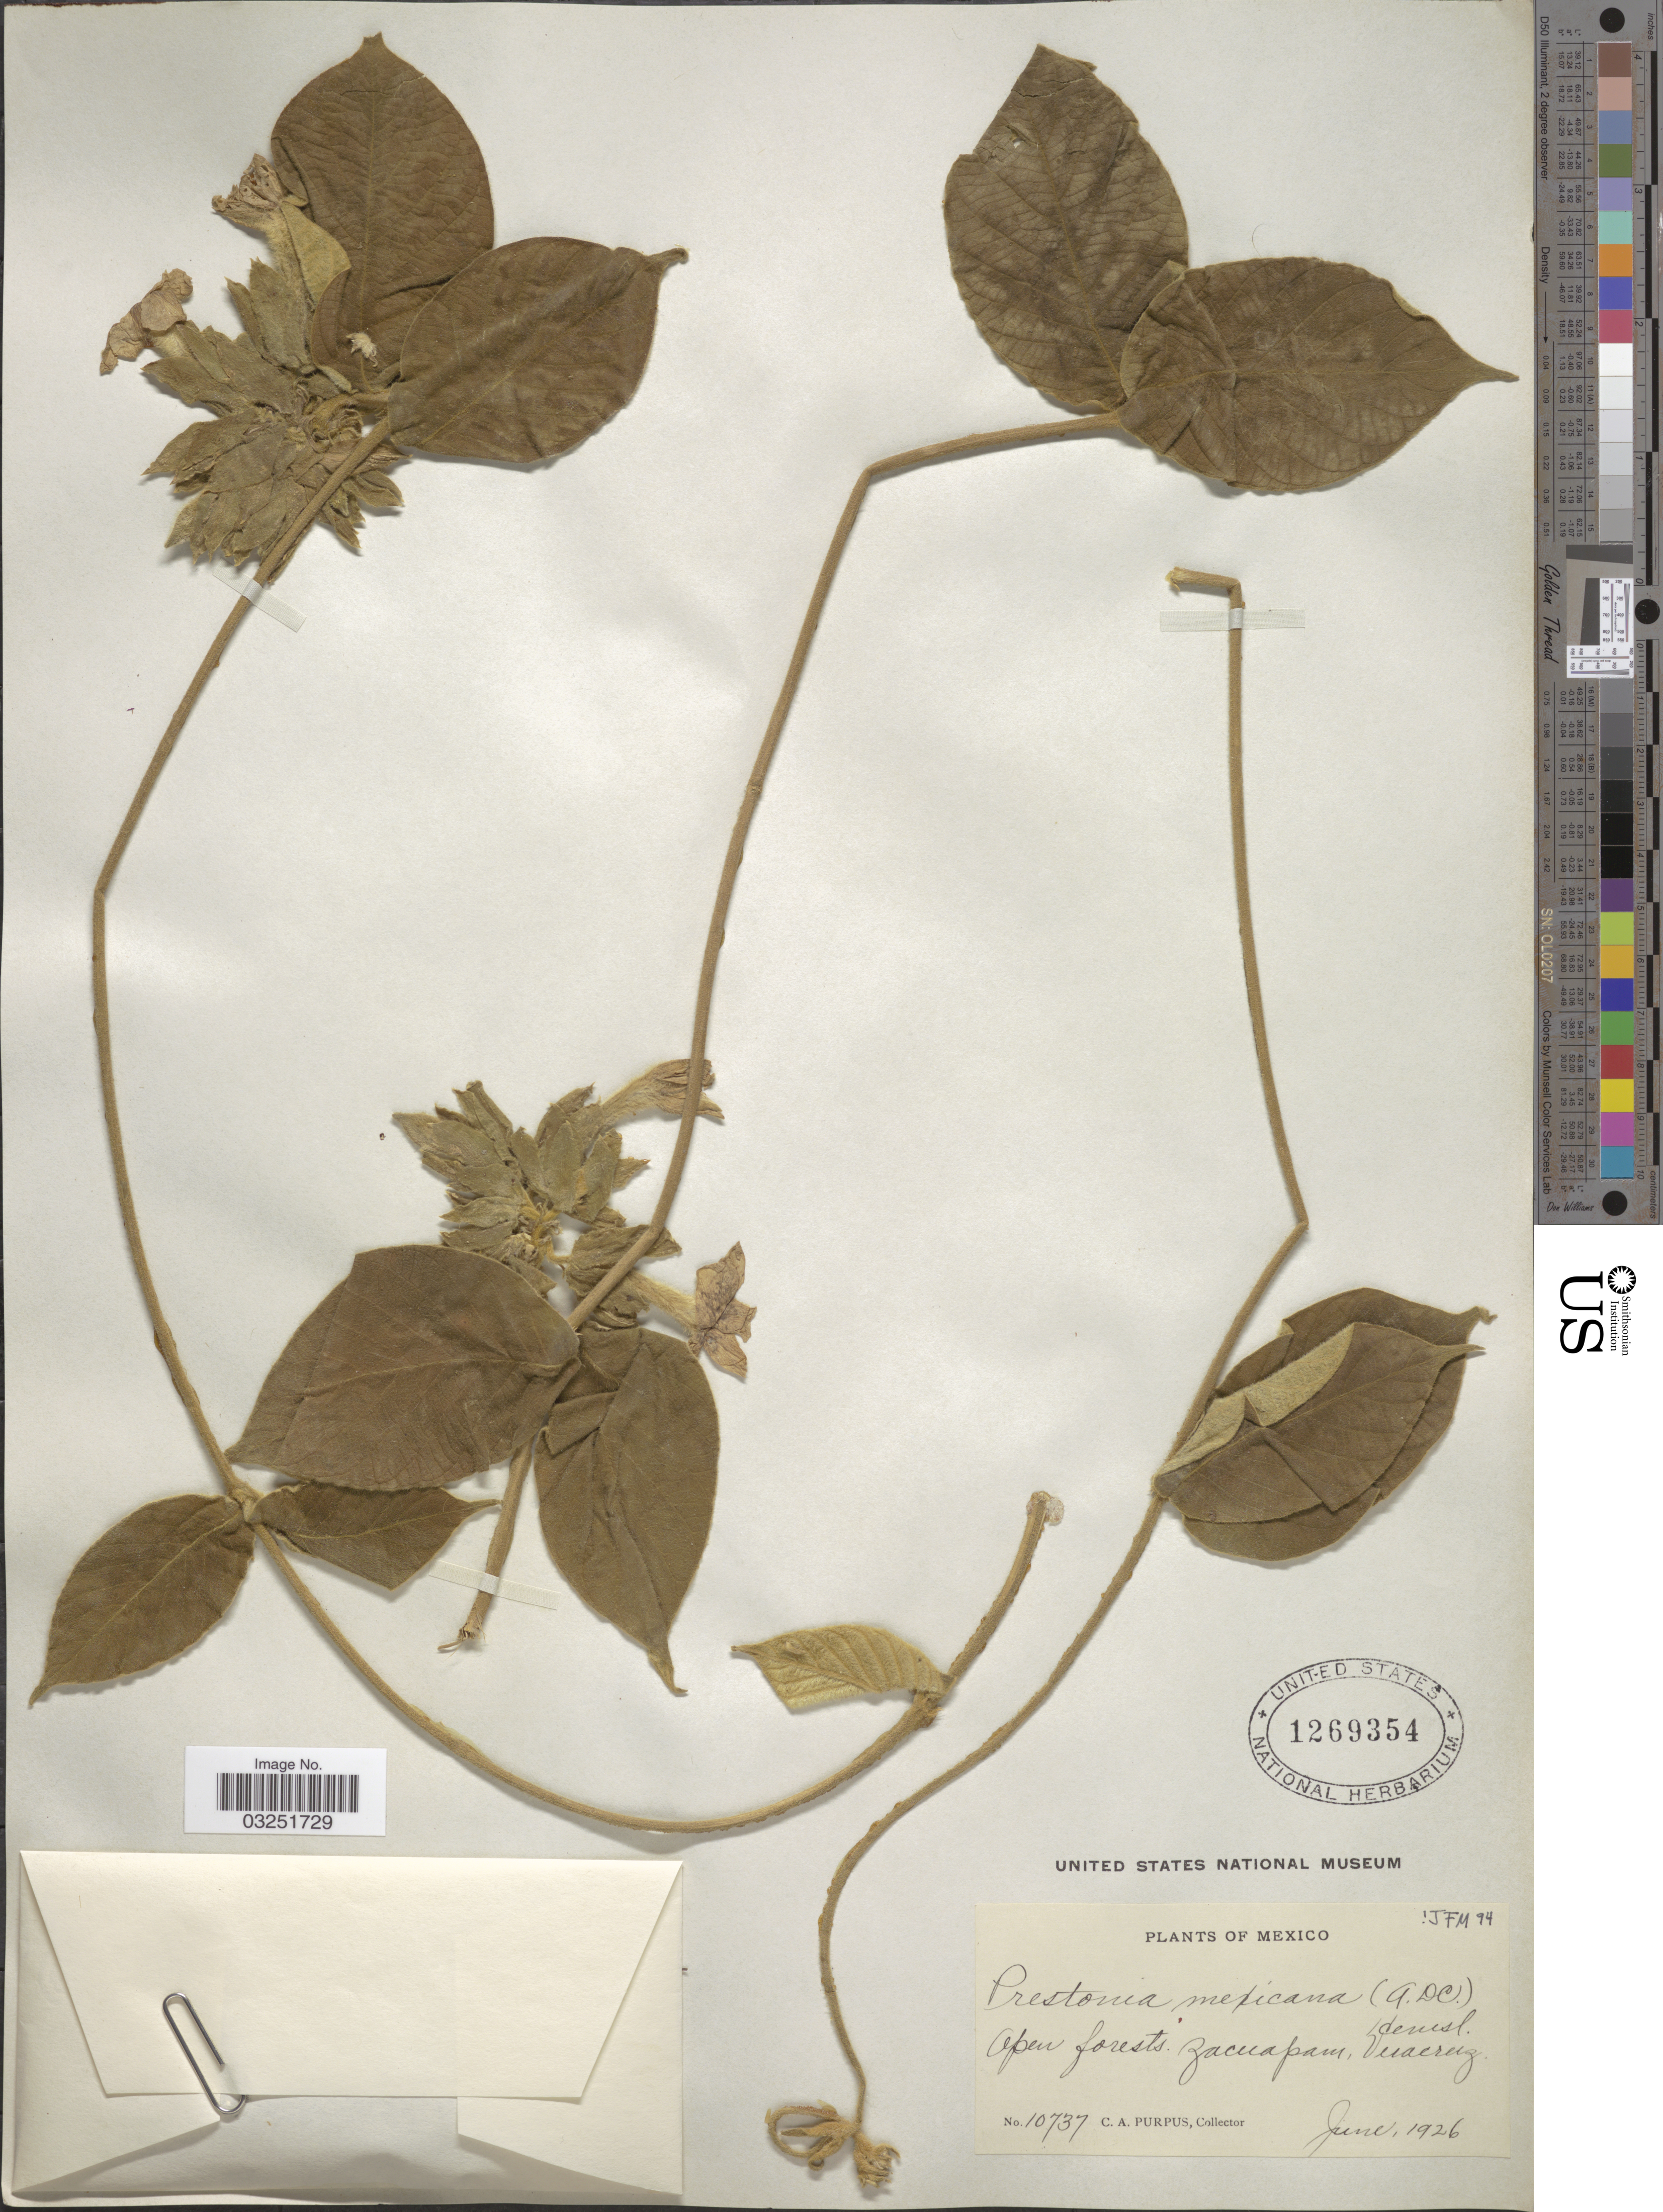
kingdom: Plantae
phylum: Tracheophyta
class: Magnoliopsida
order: Gentianales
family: Apocynaceae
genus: Prestonia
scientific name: Prestonia mexicana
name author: DC.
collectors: C. A. Purpus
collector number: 10737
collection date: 1926-06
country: Mexico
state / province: Veracruz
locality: Open forests, Zacuapam, Veracruz.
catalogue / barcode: US 1269354